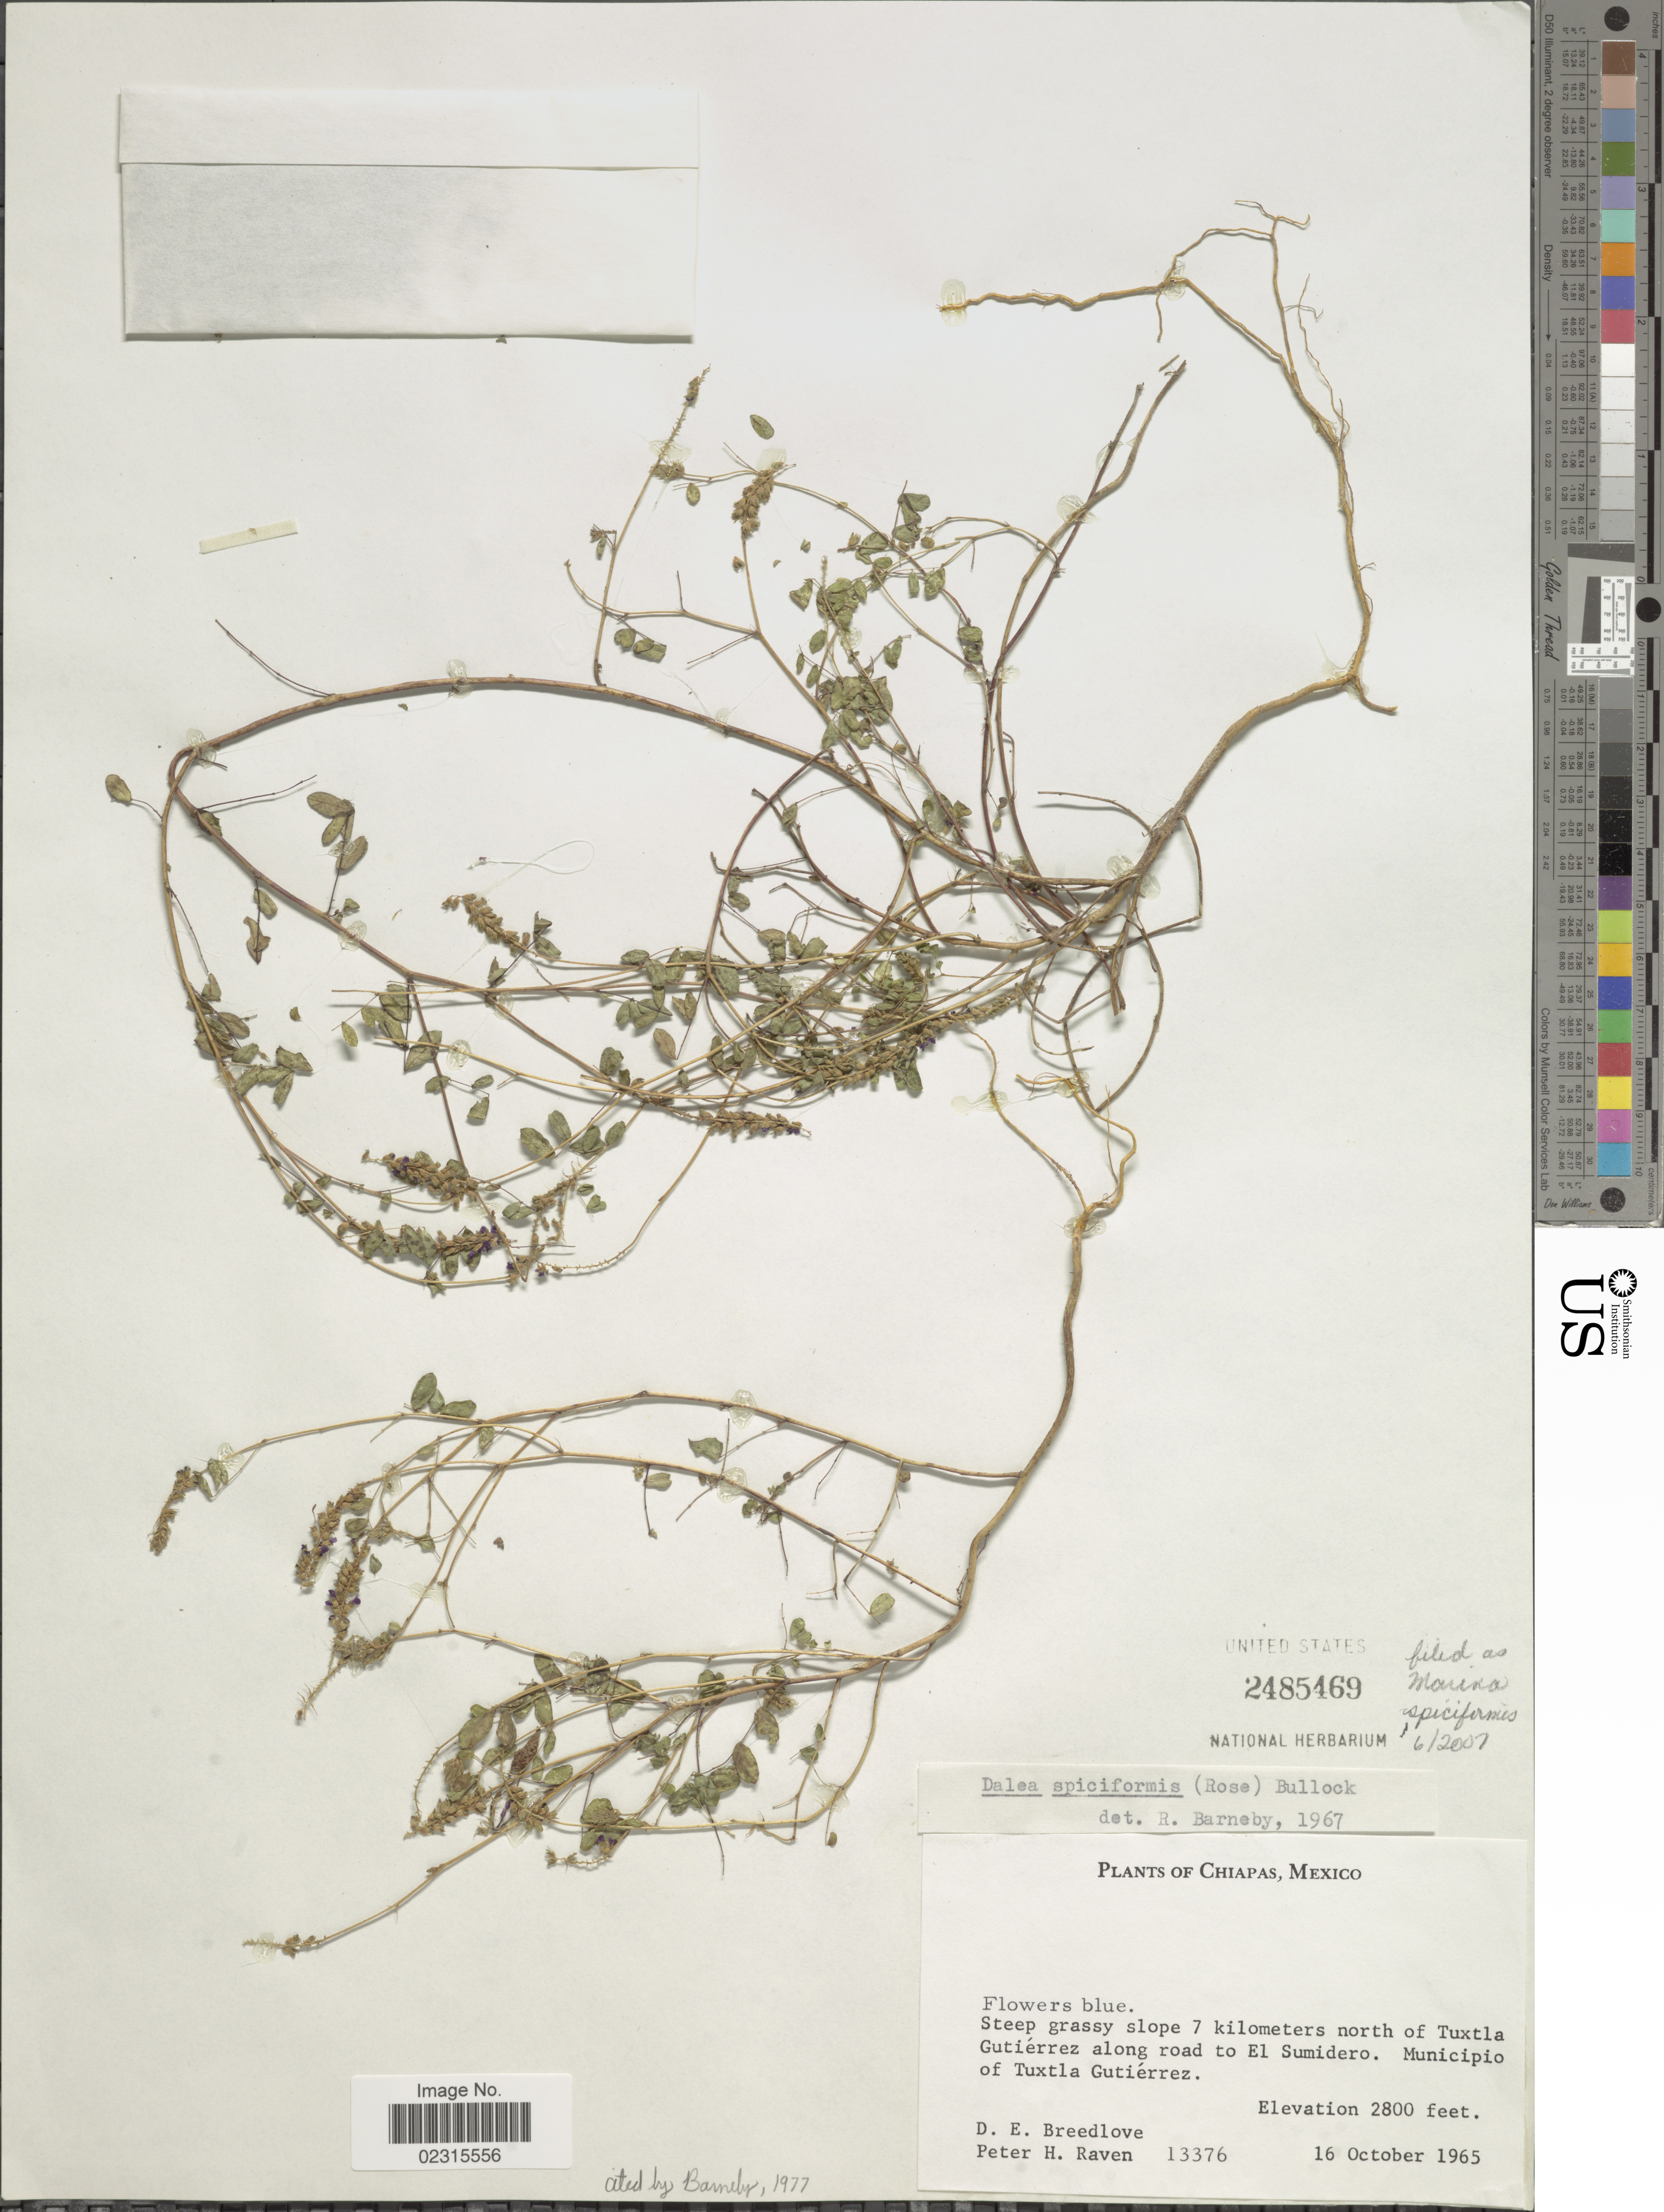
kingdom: Plantae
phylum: Tracheophyta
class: Magnoliopsida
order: Fabales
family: Fabaceae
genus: Marina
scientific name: Marina spiciformis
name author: (Rose) Barneby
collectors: D. E. Breedlove & P. Raven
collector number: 13376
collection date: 1965-10-16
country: Mexico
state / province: Chiapas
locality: Steep grassy slope 7 kilometers north of Tuxtla Gutierrez along road to El Sumidero, Municipio of Tuxtla Gutierrez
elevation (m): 853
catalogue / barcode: US 2485469